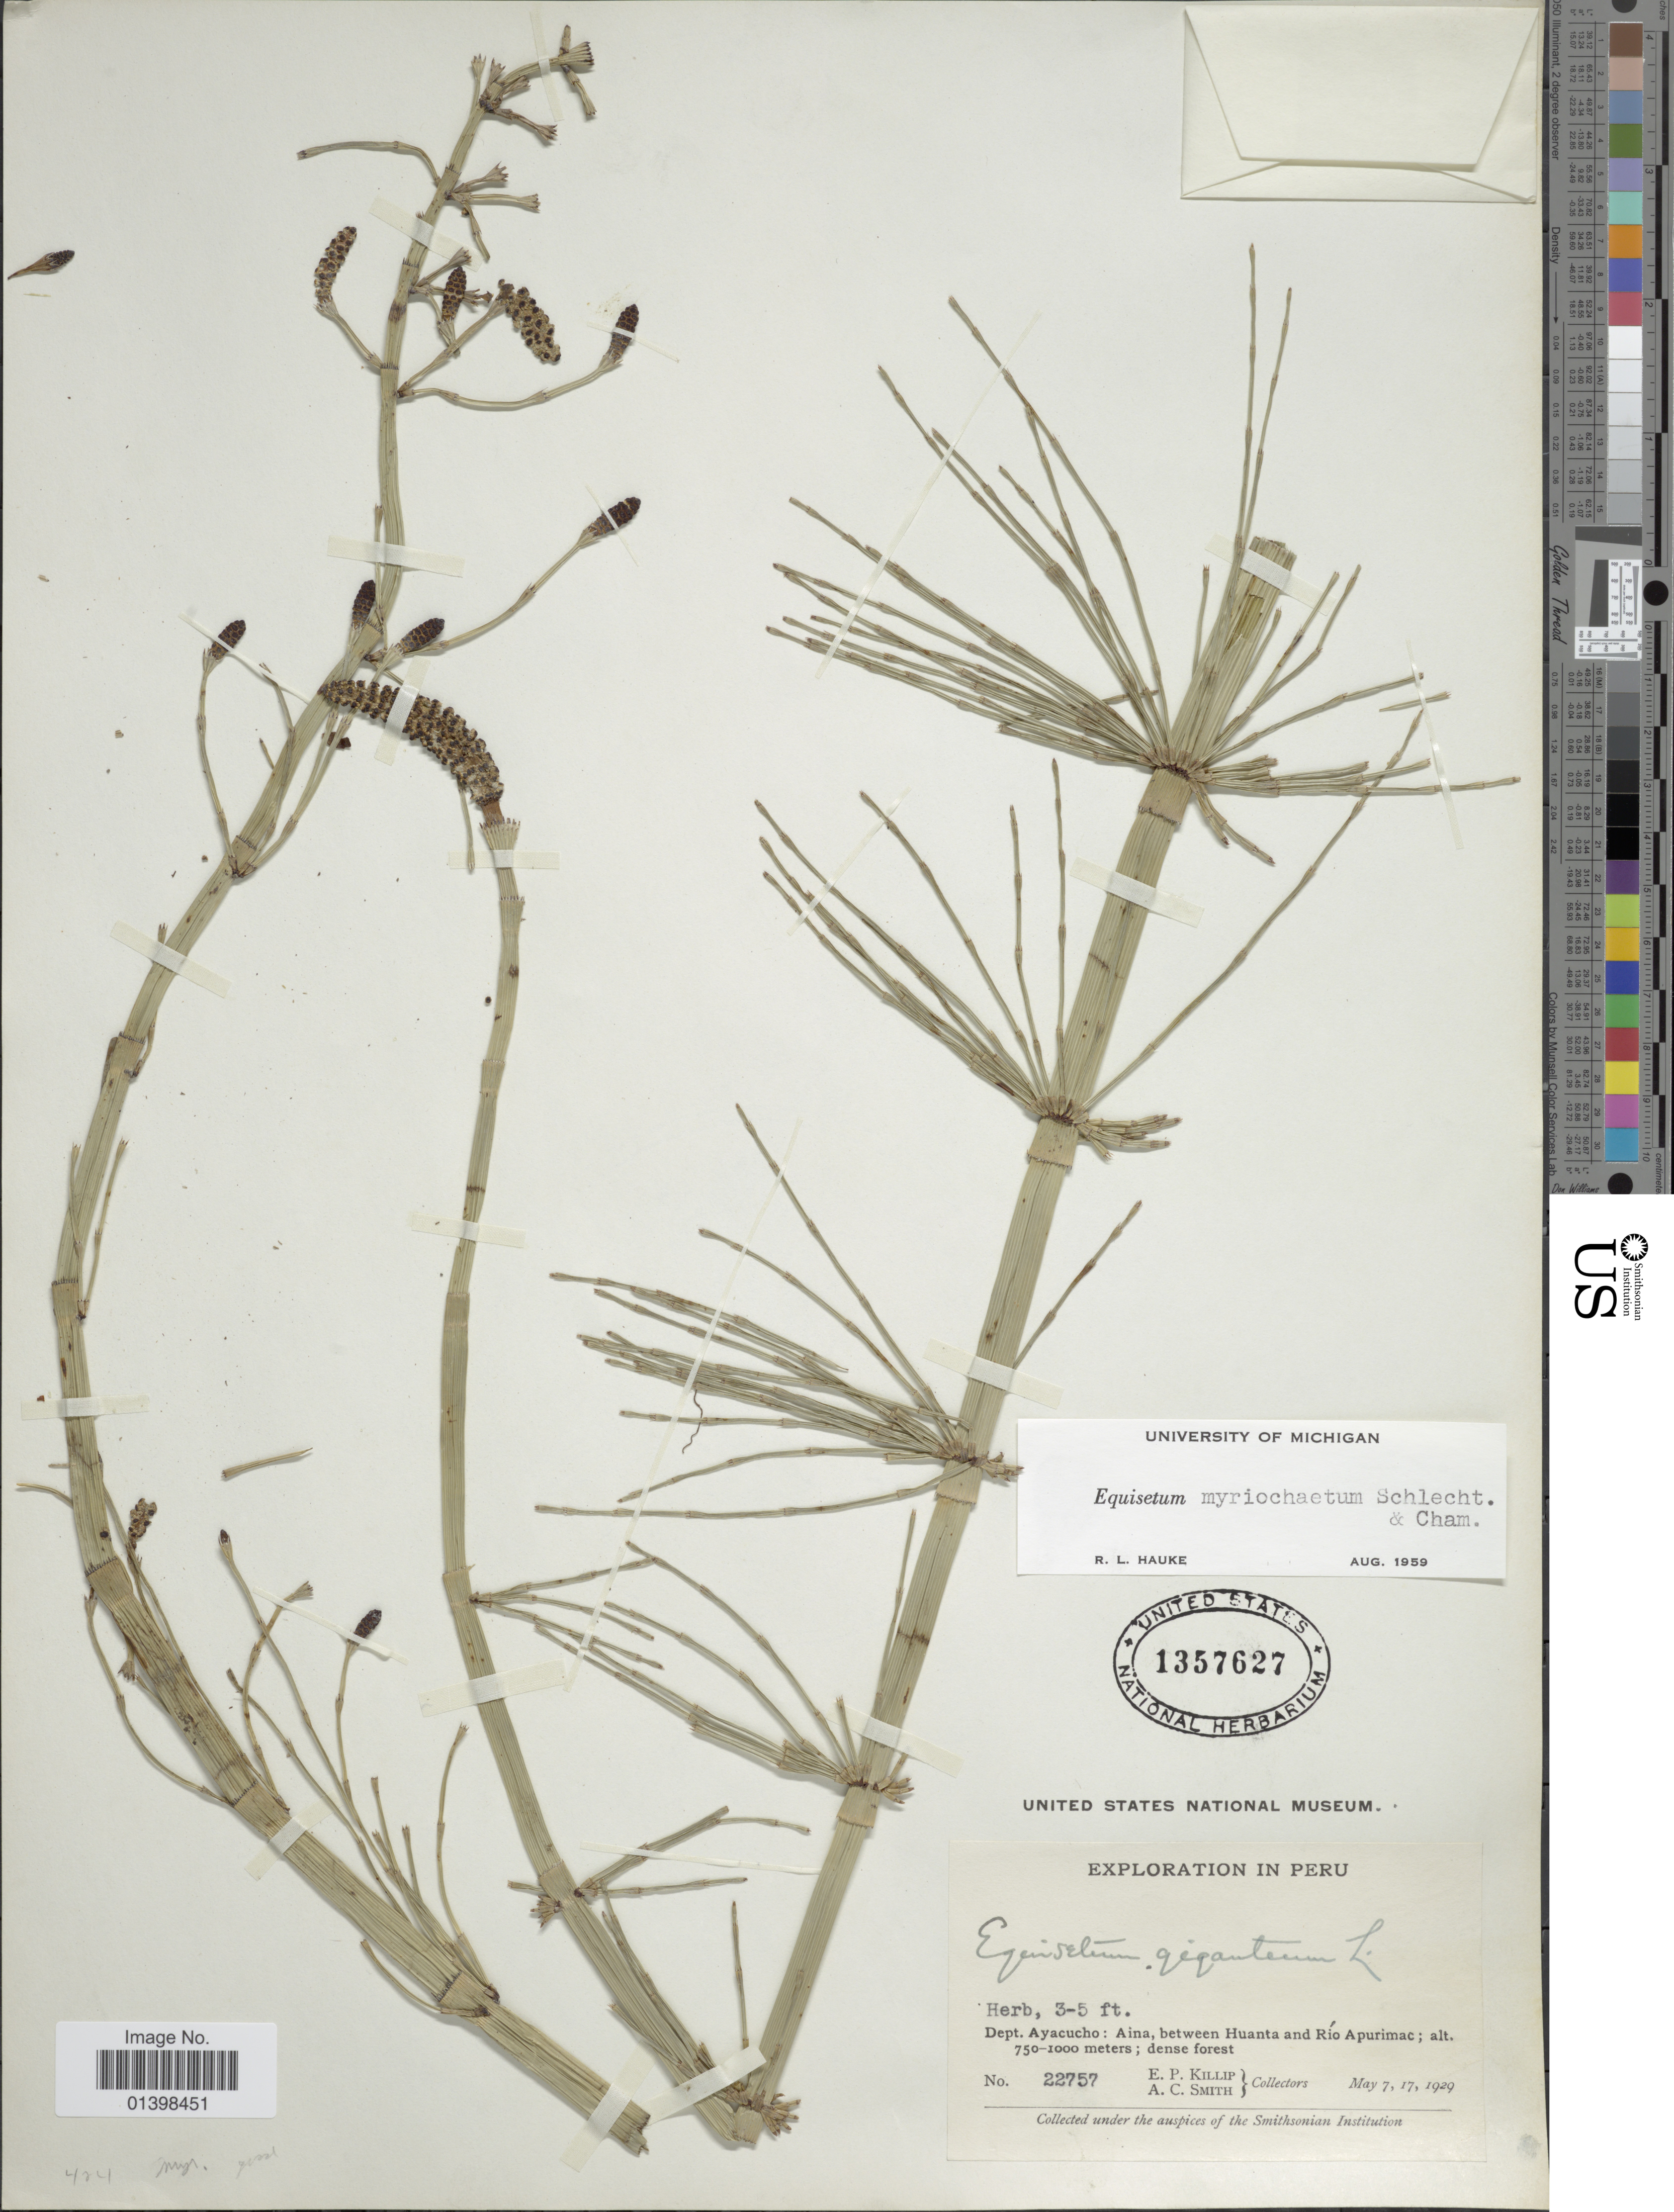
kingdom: Plantae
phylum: Tracheophyta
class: Polypodiopsida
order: Equisetales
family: Equisetaceae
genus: Equisetum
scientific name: Equisetum myriochaetum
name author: Schltdl. & Cham.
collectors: E. P. Killip & A. C. Smith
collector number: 22757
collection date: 1929-05-07/1929-05-17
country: Peru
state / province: Ayacucho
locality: Aina, between Huanta and Río Apurimac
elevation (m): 750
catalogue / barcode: US 1357627